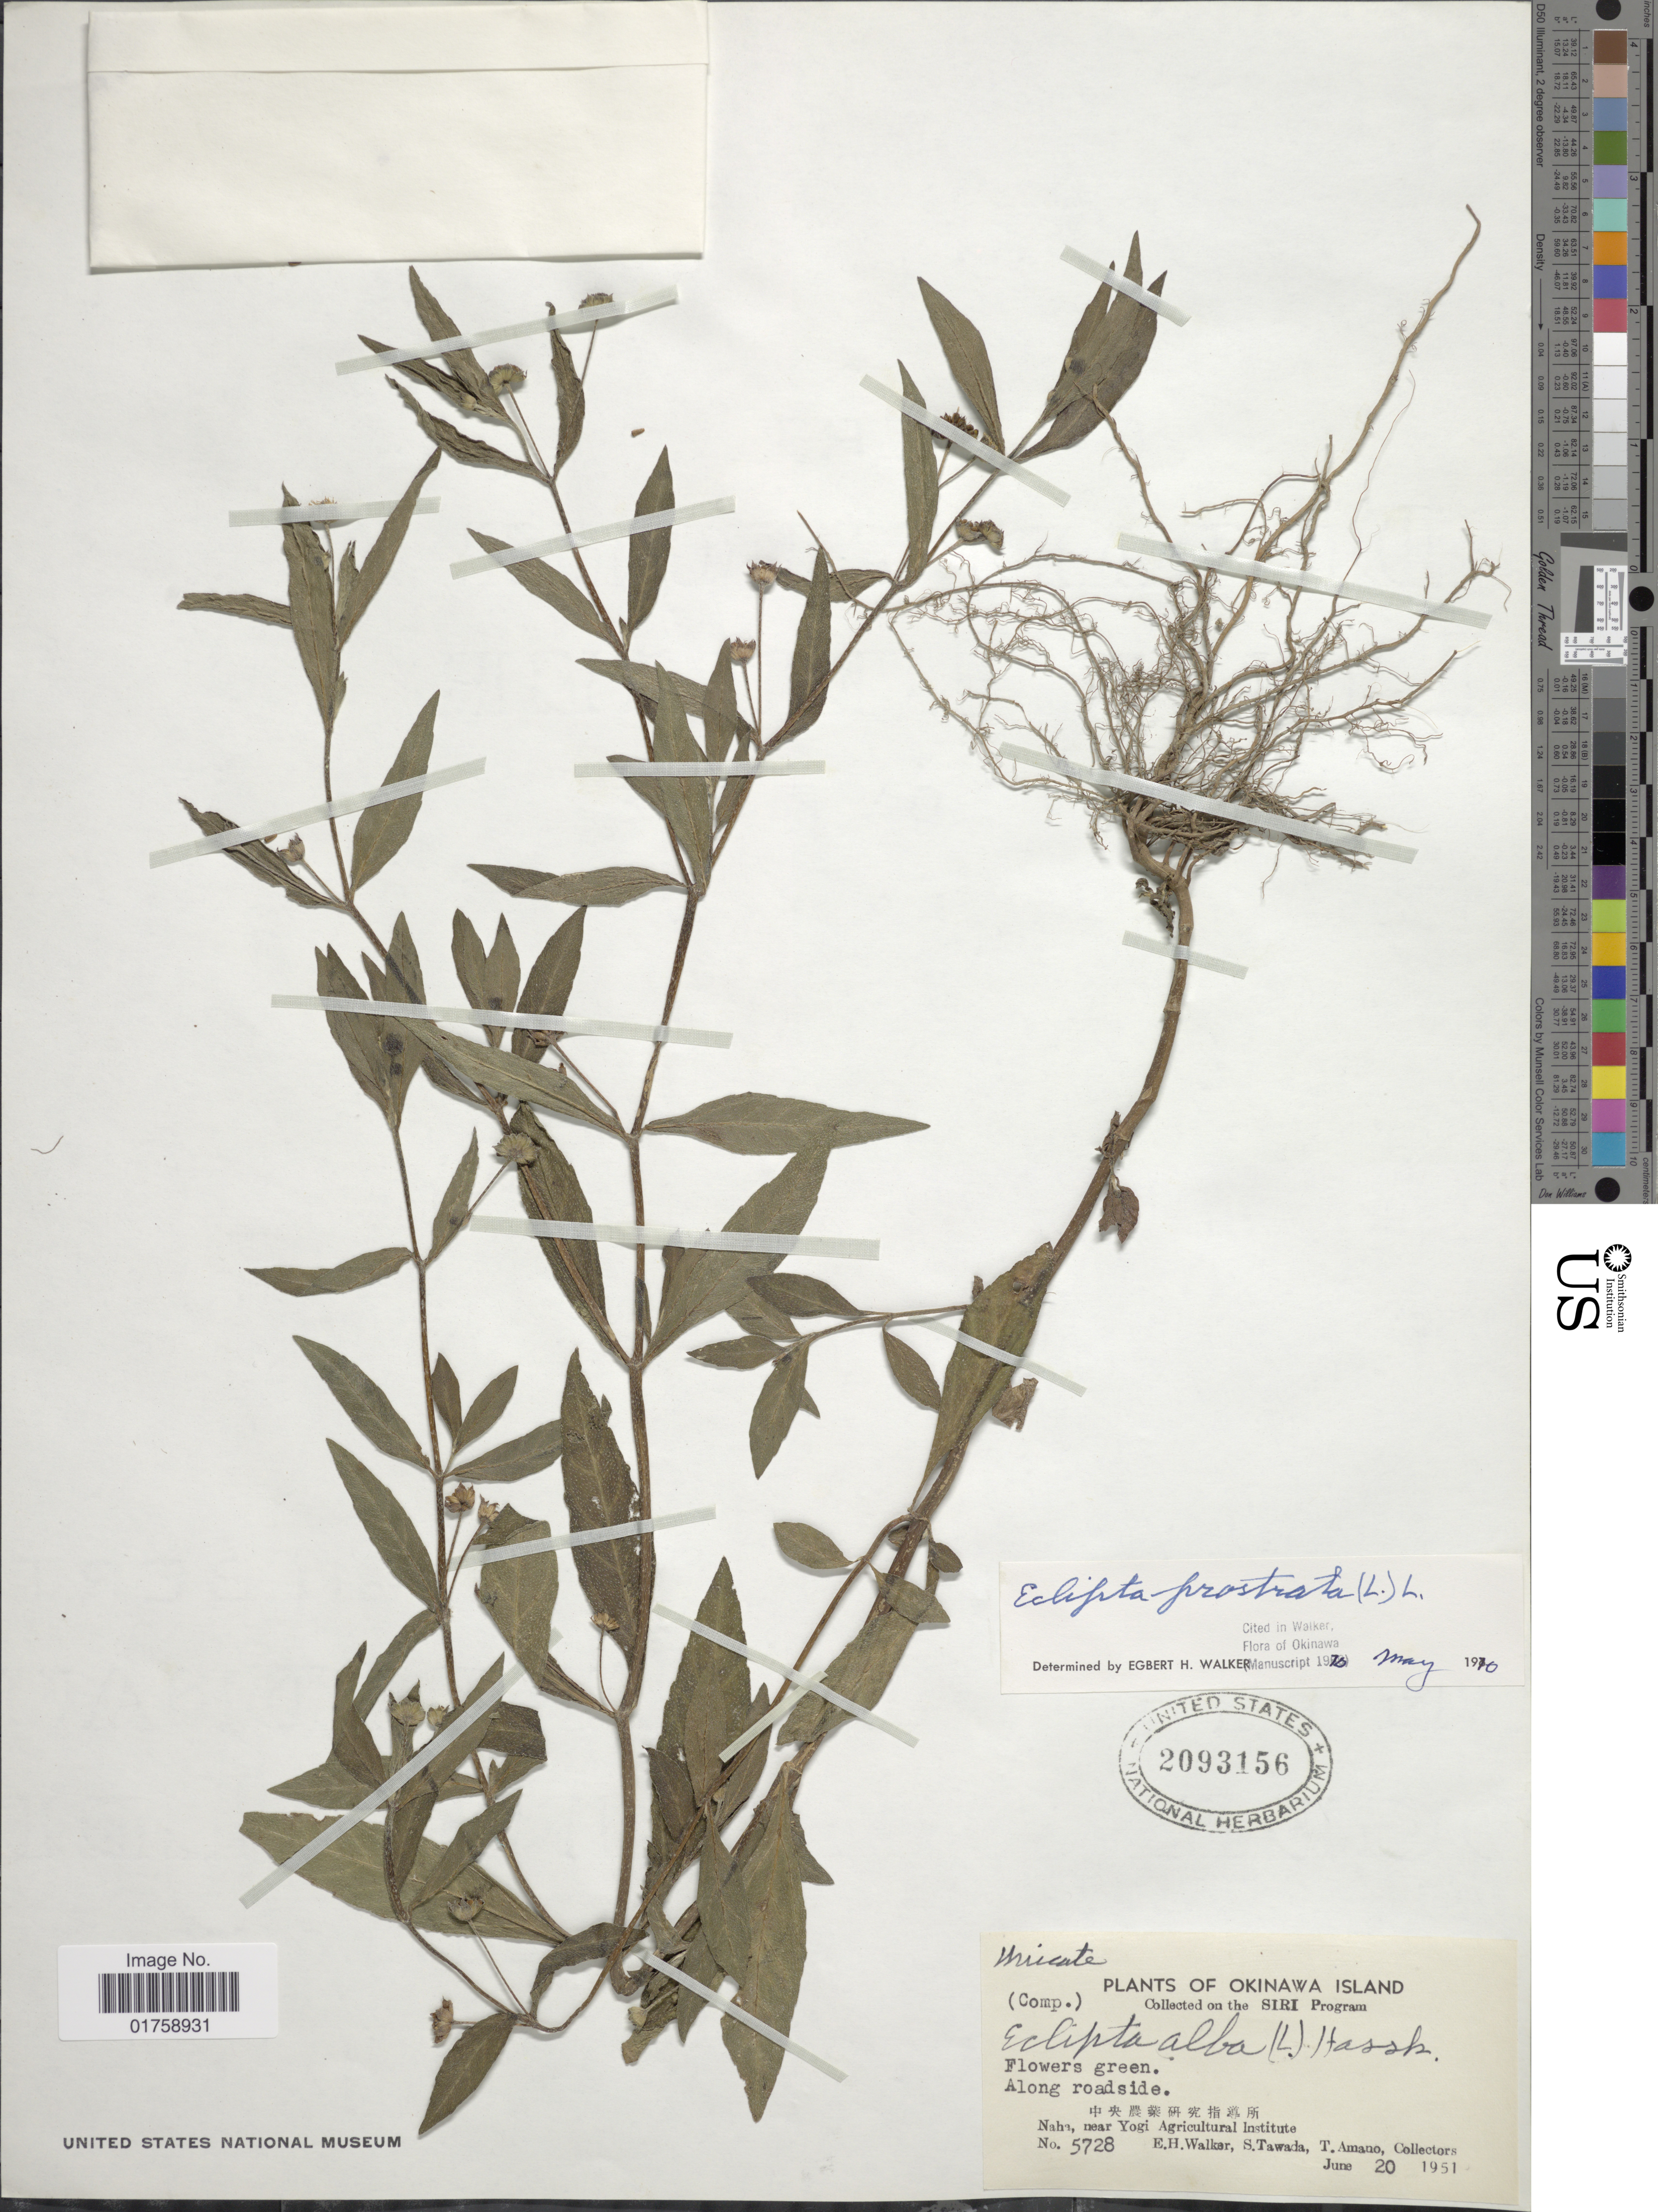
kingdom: Plantae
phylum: Tracheophyta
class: Magnoliopsida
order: Asterales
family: Asteraceae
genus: Eclipta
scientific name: Eclipta prostrata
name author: (L.) L.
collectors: E. H. Walker, S. Tawada & T. Amano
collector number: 5728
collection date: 1951-06-20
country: Japan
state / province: Okinawa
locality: Okinawa. Along roadside. Naha, near Yogi Agricultural Institute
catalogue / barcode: US 2093156